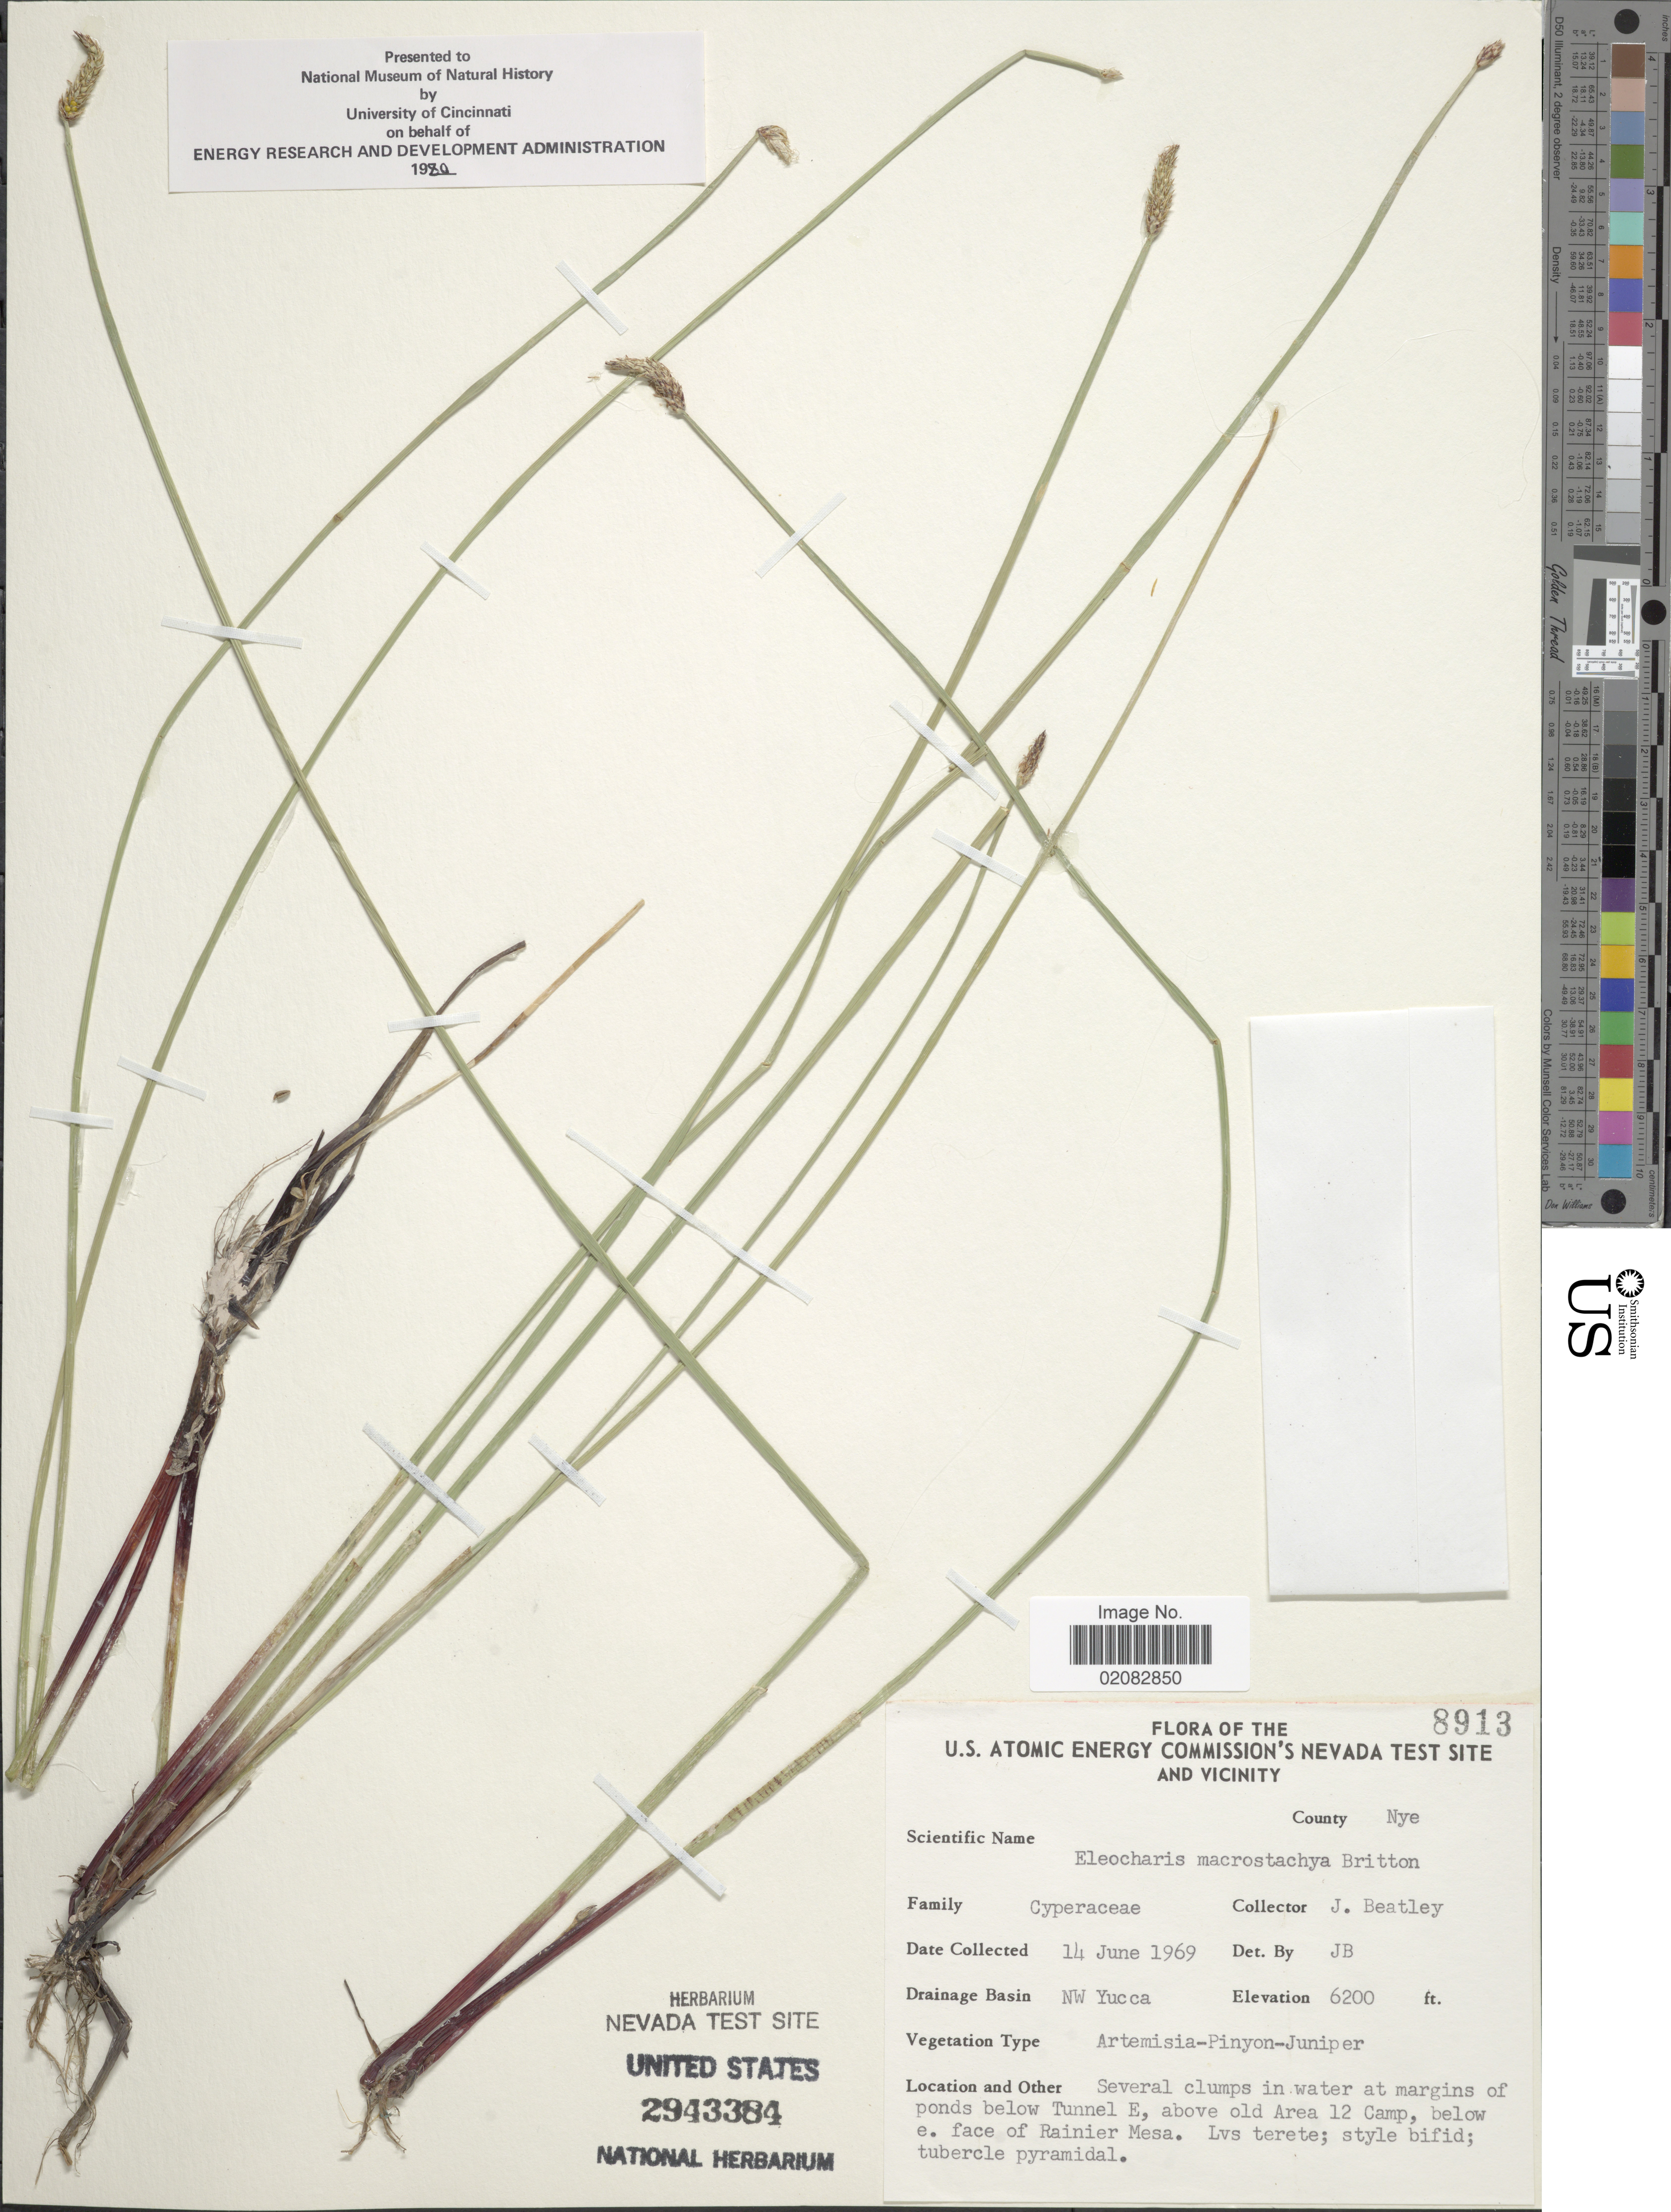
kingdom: Plantae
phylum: Tracheophyta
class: Liliopsida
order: Poales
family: Cyperaceae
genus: Eleocharis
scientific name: Eleocharis macrostachya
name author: Britton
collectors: J. C. Beatley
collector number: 8913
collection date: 1969-06-14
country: United States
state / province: Nevada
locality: U.S. Atomic Energy Commission's Nevada Test Site and Vicinity, County Nye, NW Yucca, below Tunnel E, above old Area 12 Camp, below e. face of Rainier Mesa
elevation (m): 1890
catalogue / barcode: US 2943384